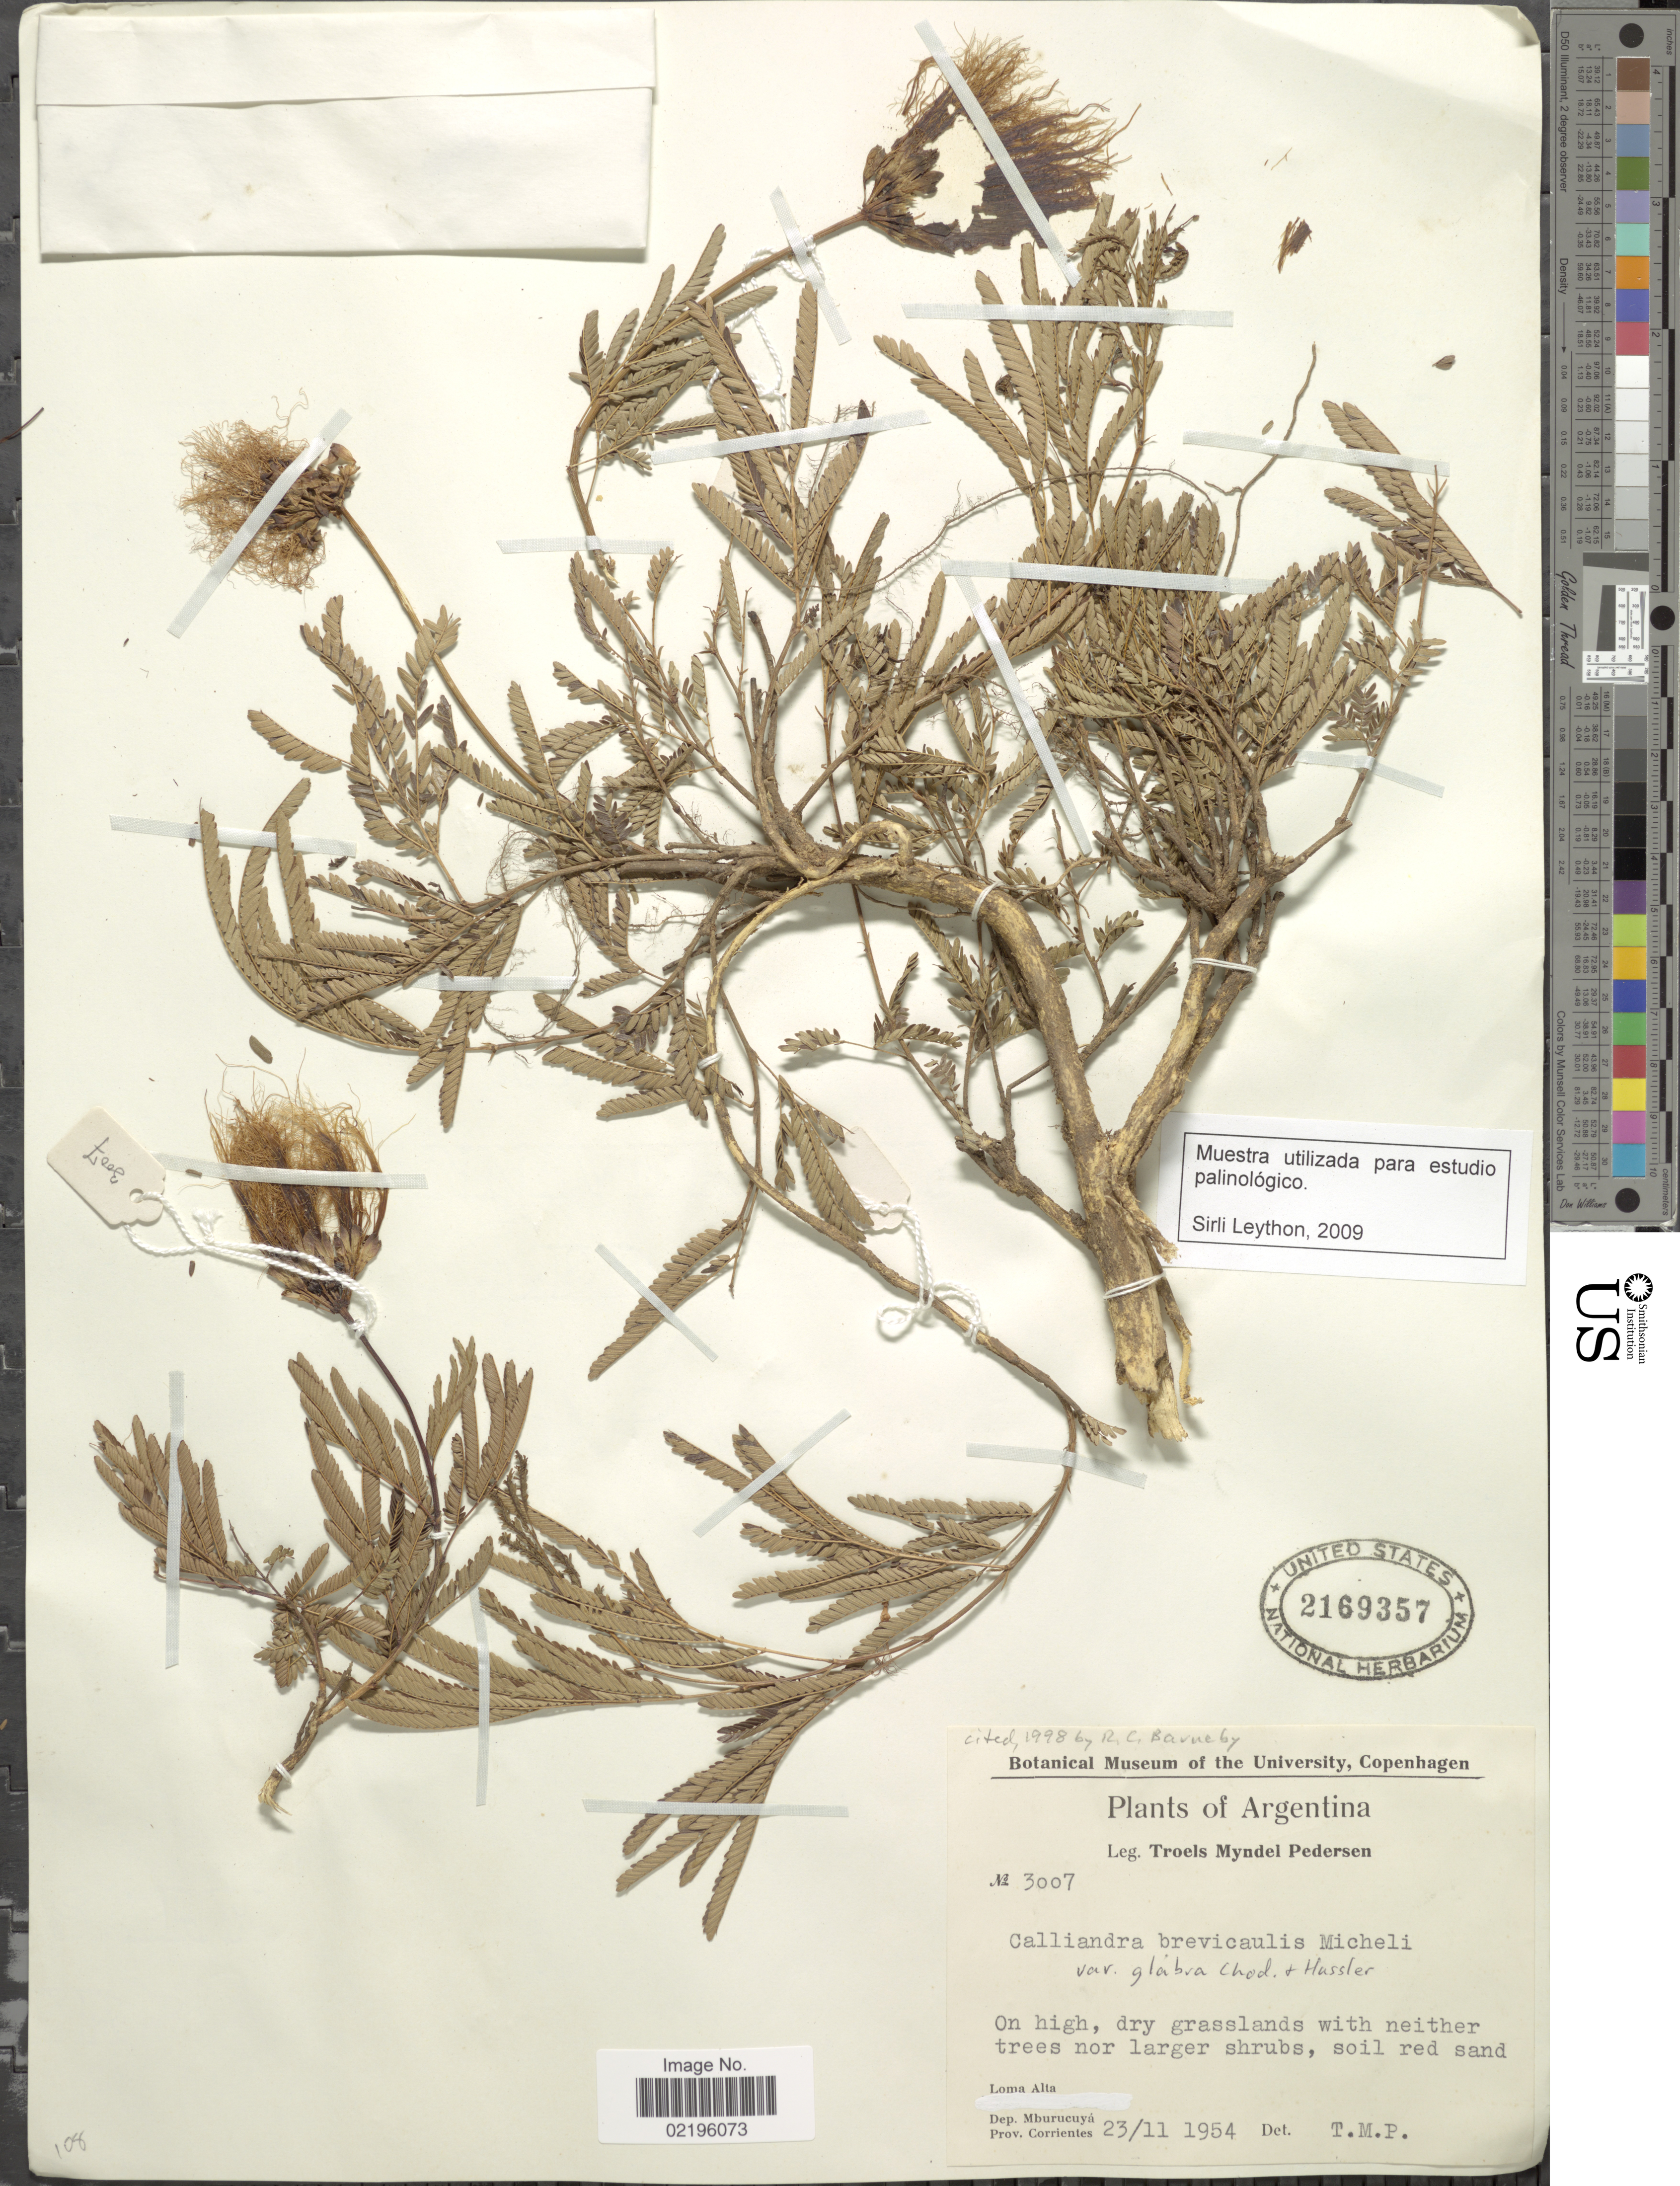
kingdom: Plantae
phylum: Tracheophyta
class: Magnoliopsida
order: Fabales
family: Fabaceae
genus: Calliandra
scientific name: Calliandra brevicaulis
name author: Micheli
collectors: T. Pederson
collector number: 3007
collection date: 1954-11-23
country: Argentina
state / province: Corrientes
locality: Loma Alta, Dep. Mburucuyu. Prov. Corrientes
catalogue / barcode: US 2169357